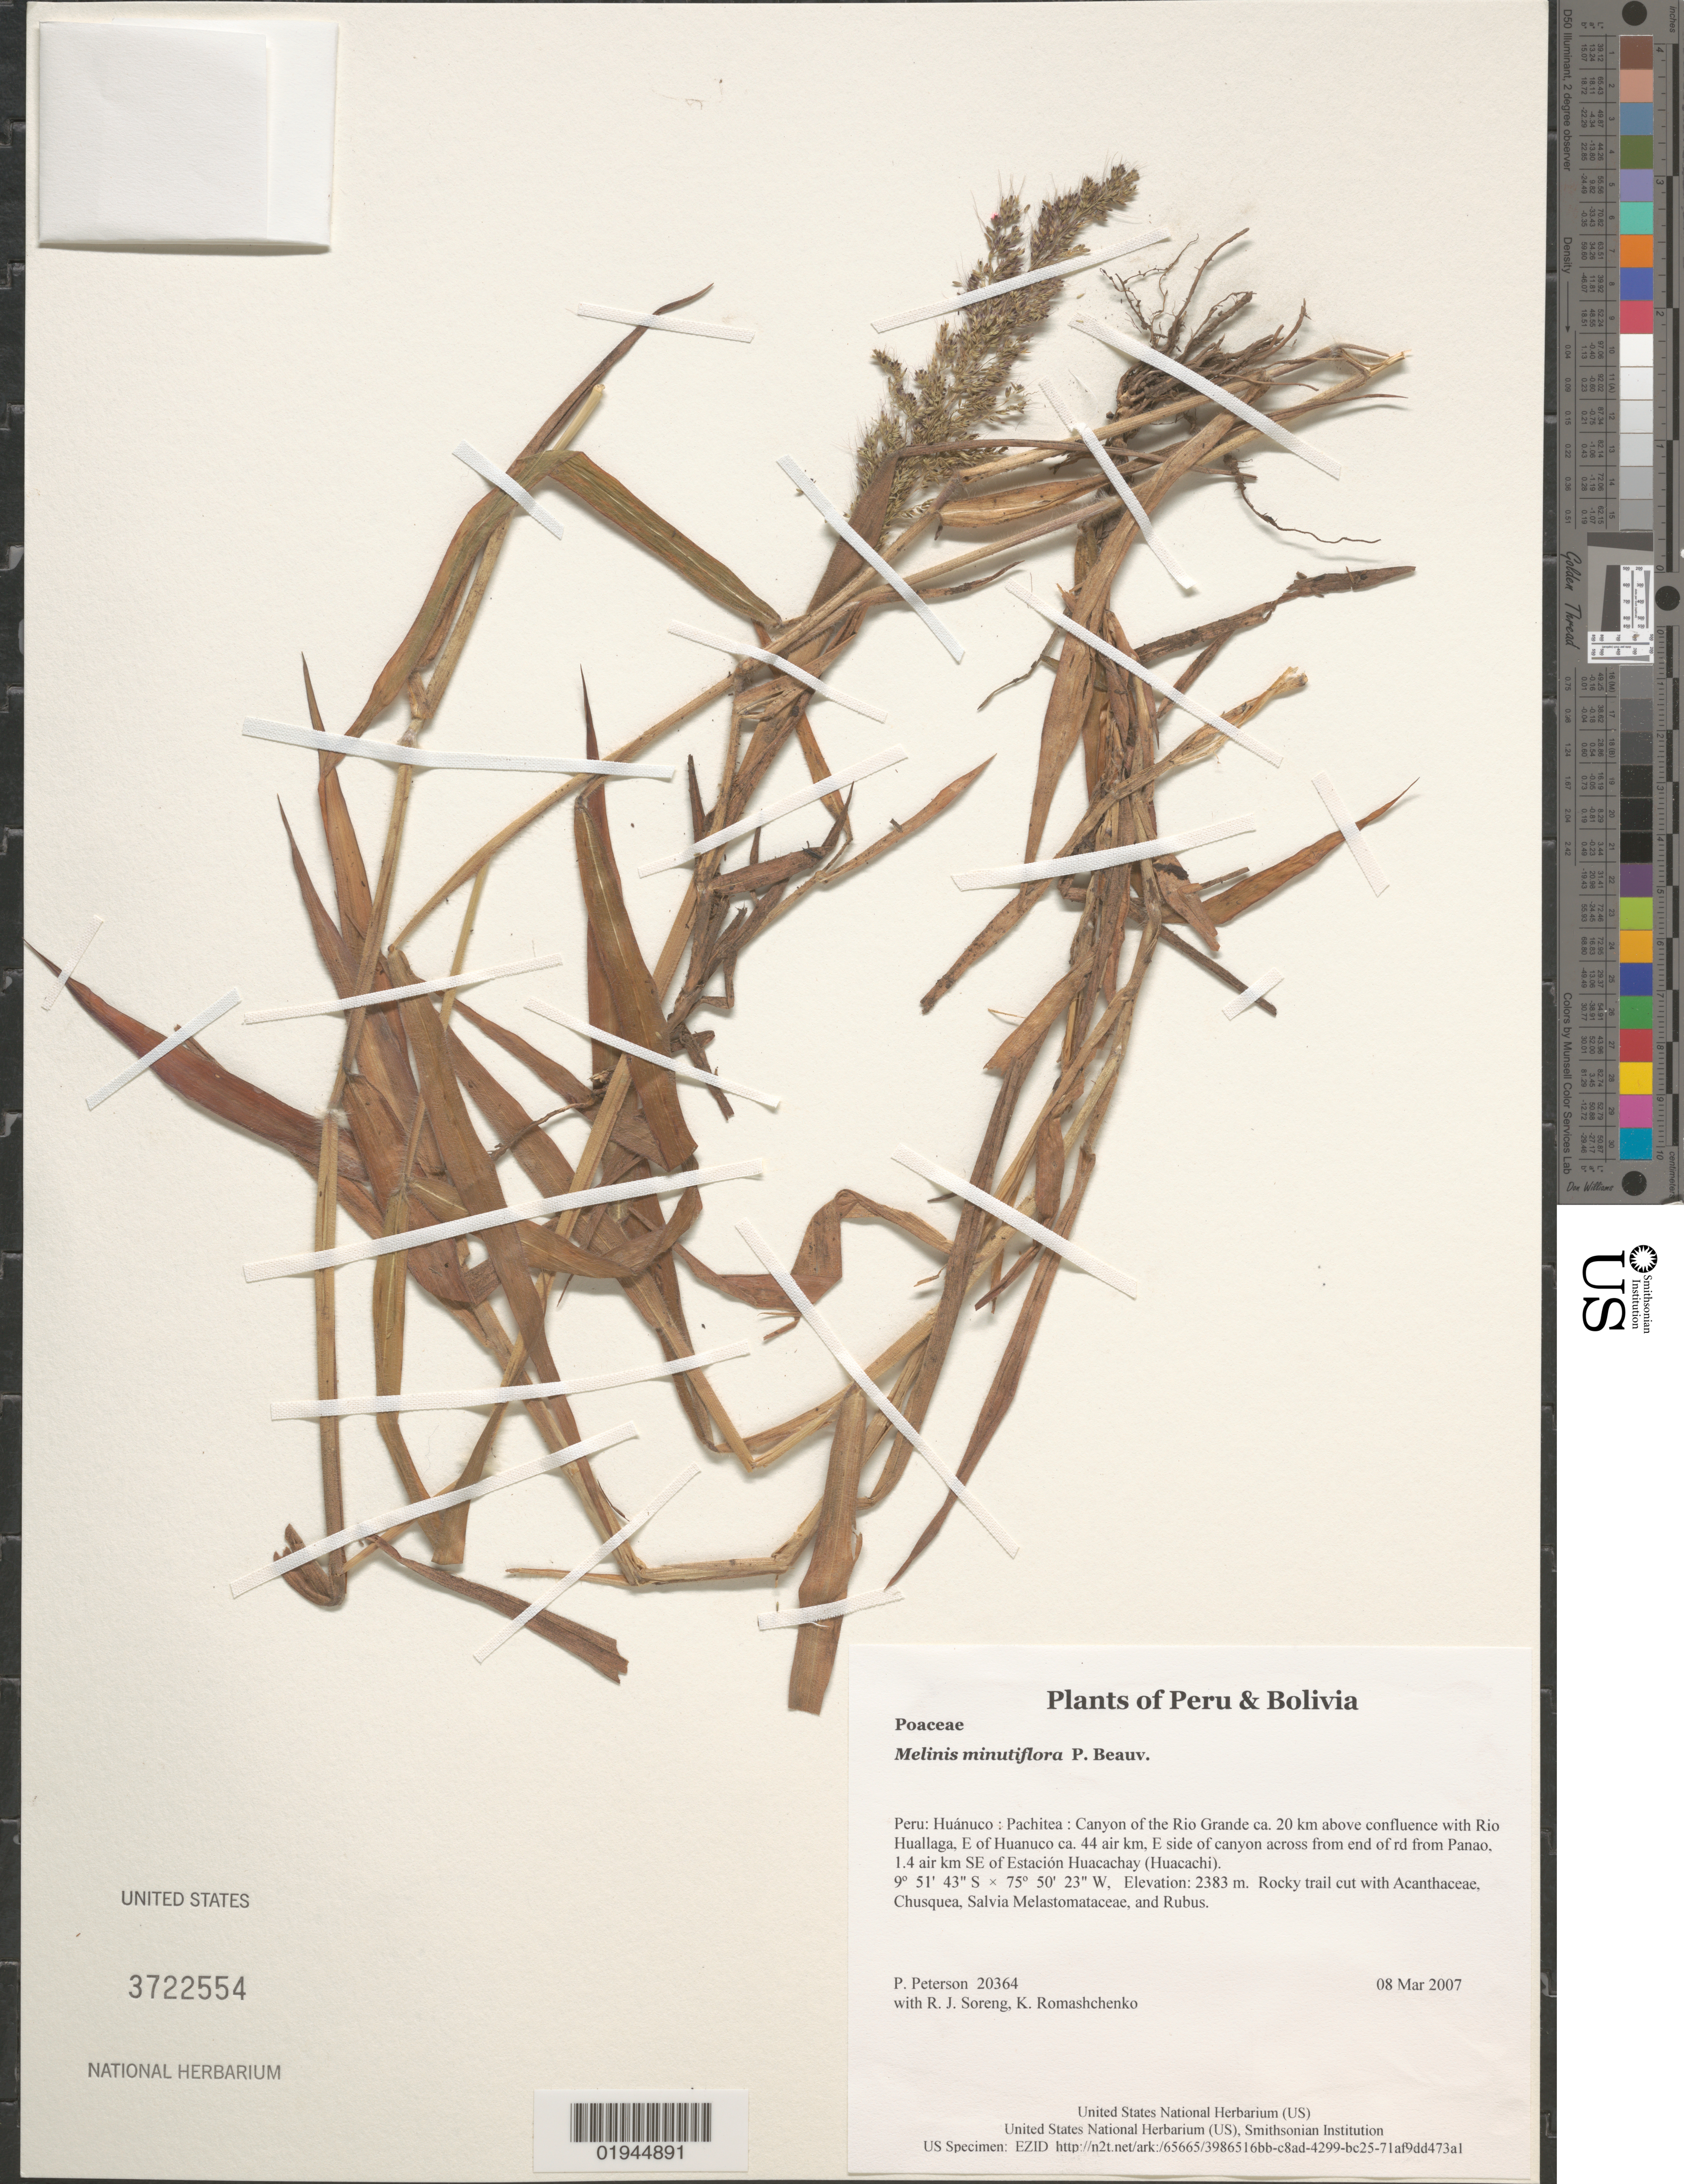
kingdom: Plantae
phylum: Tracheophyta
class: Liliopsida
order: Poales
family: Poaceae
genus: Melinis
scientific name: Melinis minutiflora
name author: P. Beauv.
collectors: P. M. Peterson, R. J. Soreng & K. Romashchenko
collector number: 20364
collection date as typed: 08 Mar 2007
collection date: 2007-03-08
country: Peru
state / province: Huánuco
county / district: Pachitea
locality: Canyon of the Rio Grande ca. 20 km above confluence with Rio Huallaga, E of Huanuco ca. 44 air km, E side of canyon across from end of rd from Panao, 1.4 air km SE of Estación Huacachay (Huacachi)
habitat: Rocky trail cut with Acanthaceae, Chusquea, Salvia Melastomataceae, and Rubus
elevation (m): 2383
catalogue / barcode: US 3722554